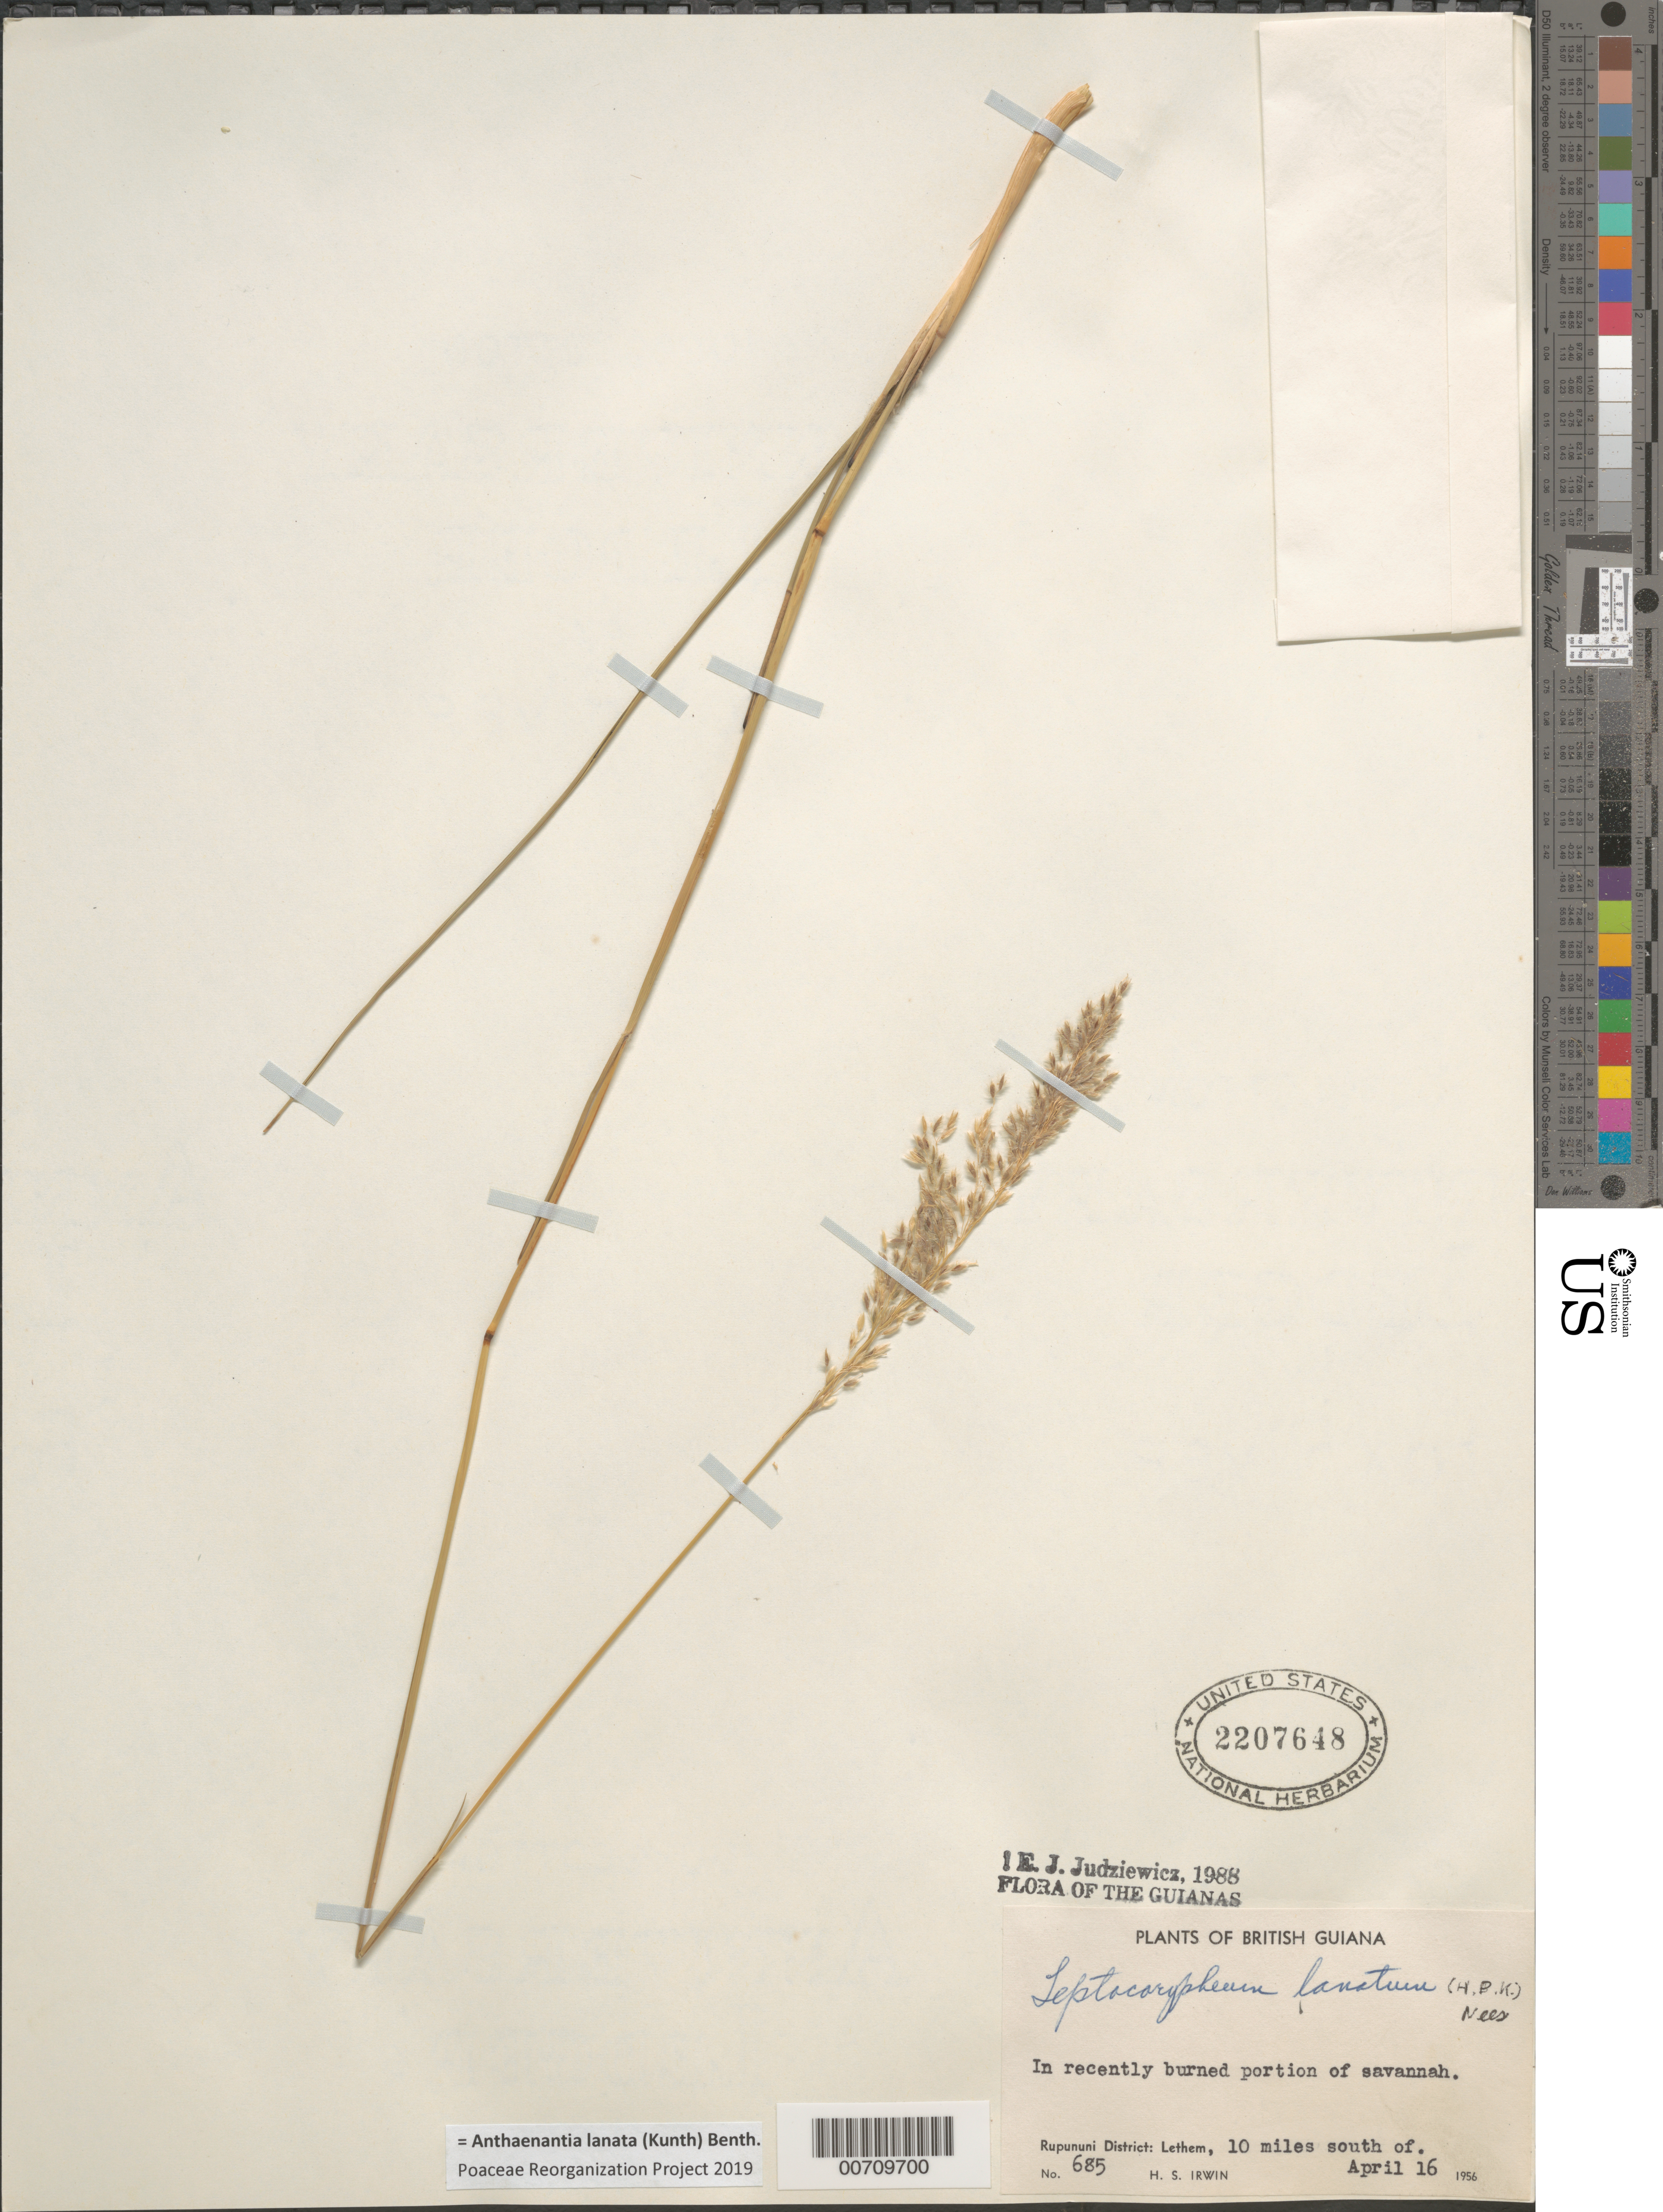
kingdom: Plantae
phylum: Tracheophyta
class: Liliopsida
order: Poales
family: Poaceae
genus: Leptocoryphium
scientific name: Leptocoryphium lanatum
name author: (Kunth) Nees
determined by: Judziewicz, E. J.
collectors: H. Irwin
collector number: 685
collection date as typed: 16-Apr-56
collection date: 1956-04-16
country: Guyana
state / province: U. Takutu-U. Essequibo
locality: Rupununi Dist., 10 mi. S of Lethem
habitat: Recently burned portion of savanna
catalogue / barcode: US 2207648